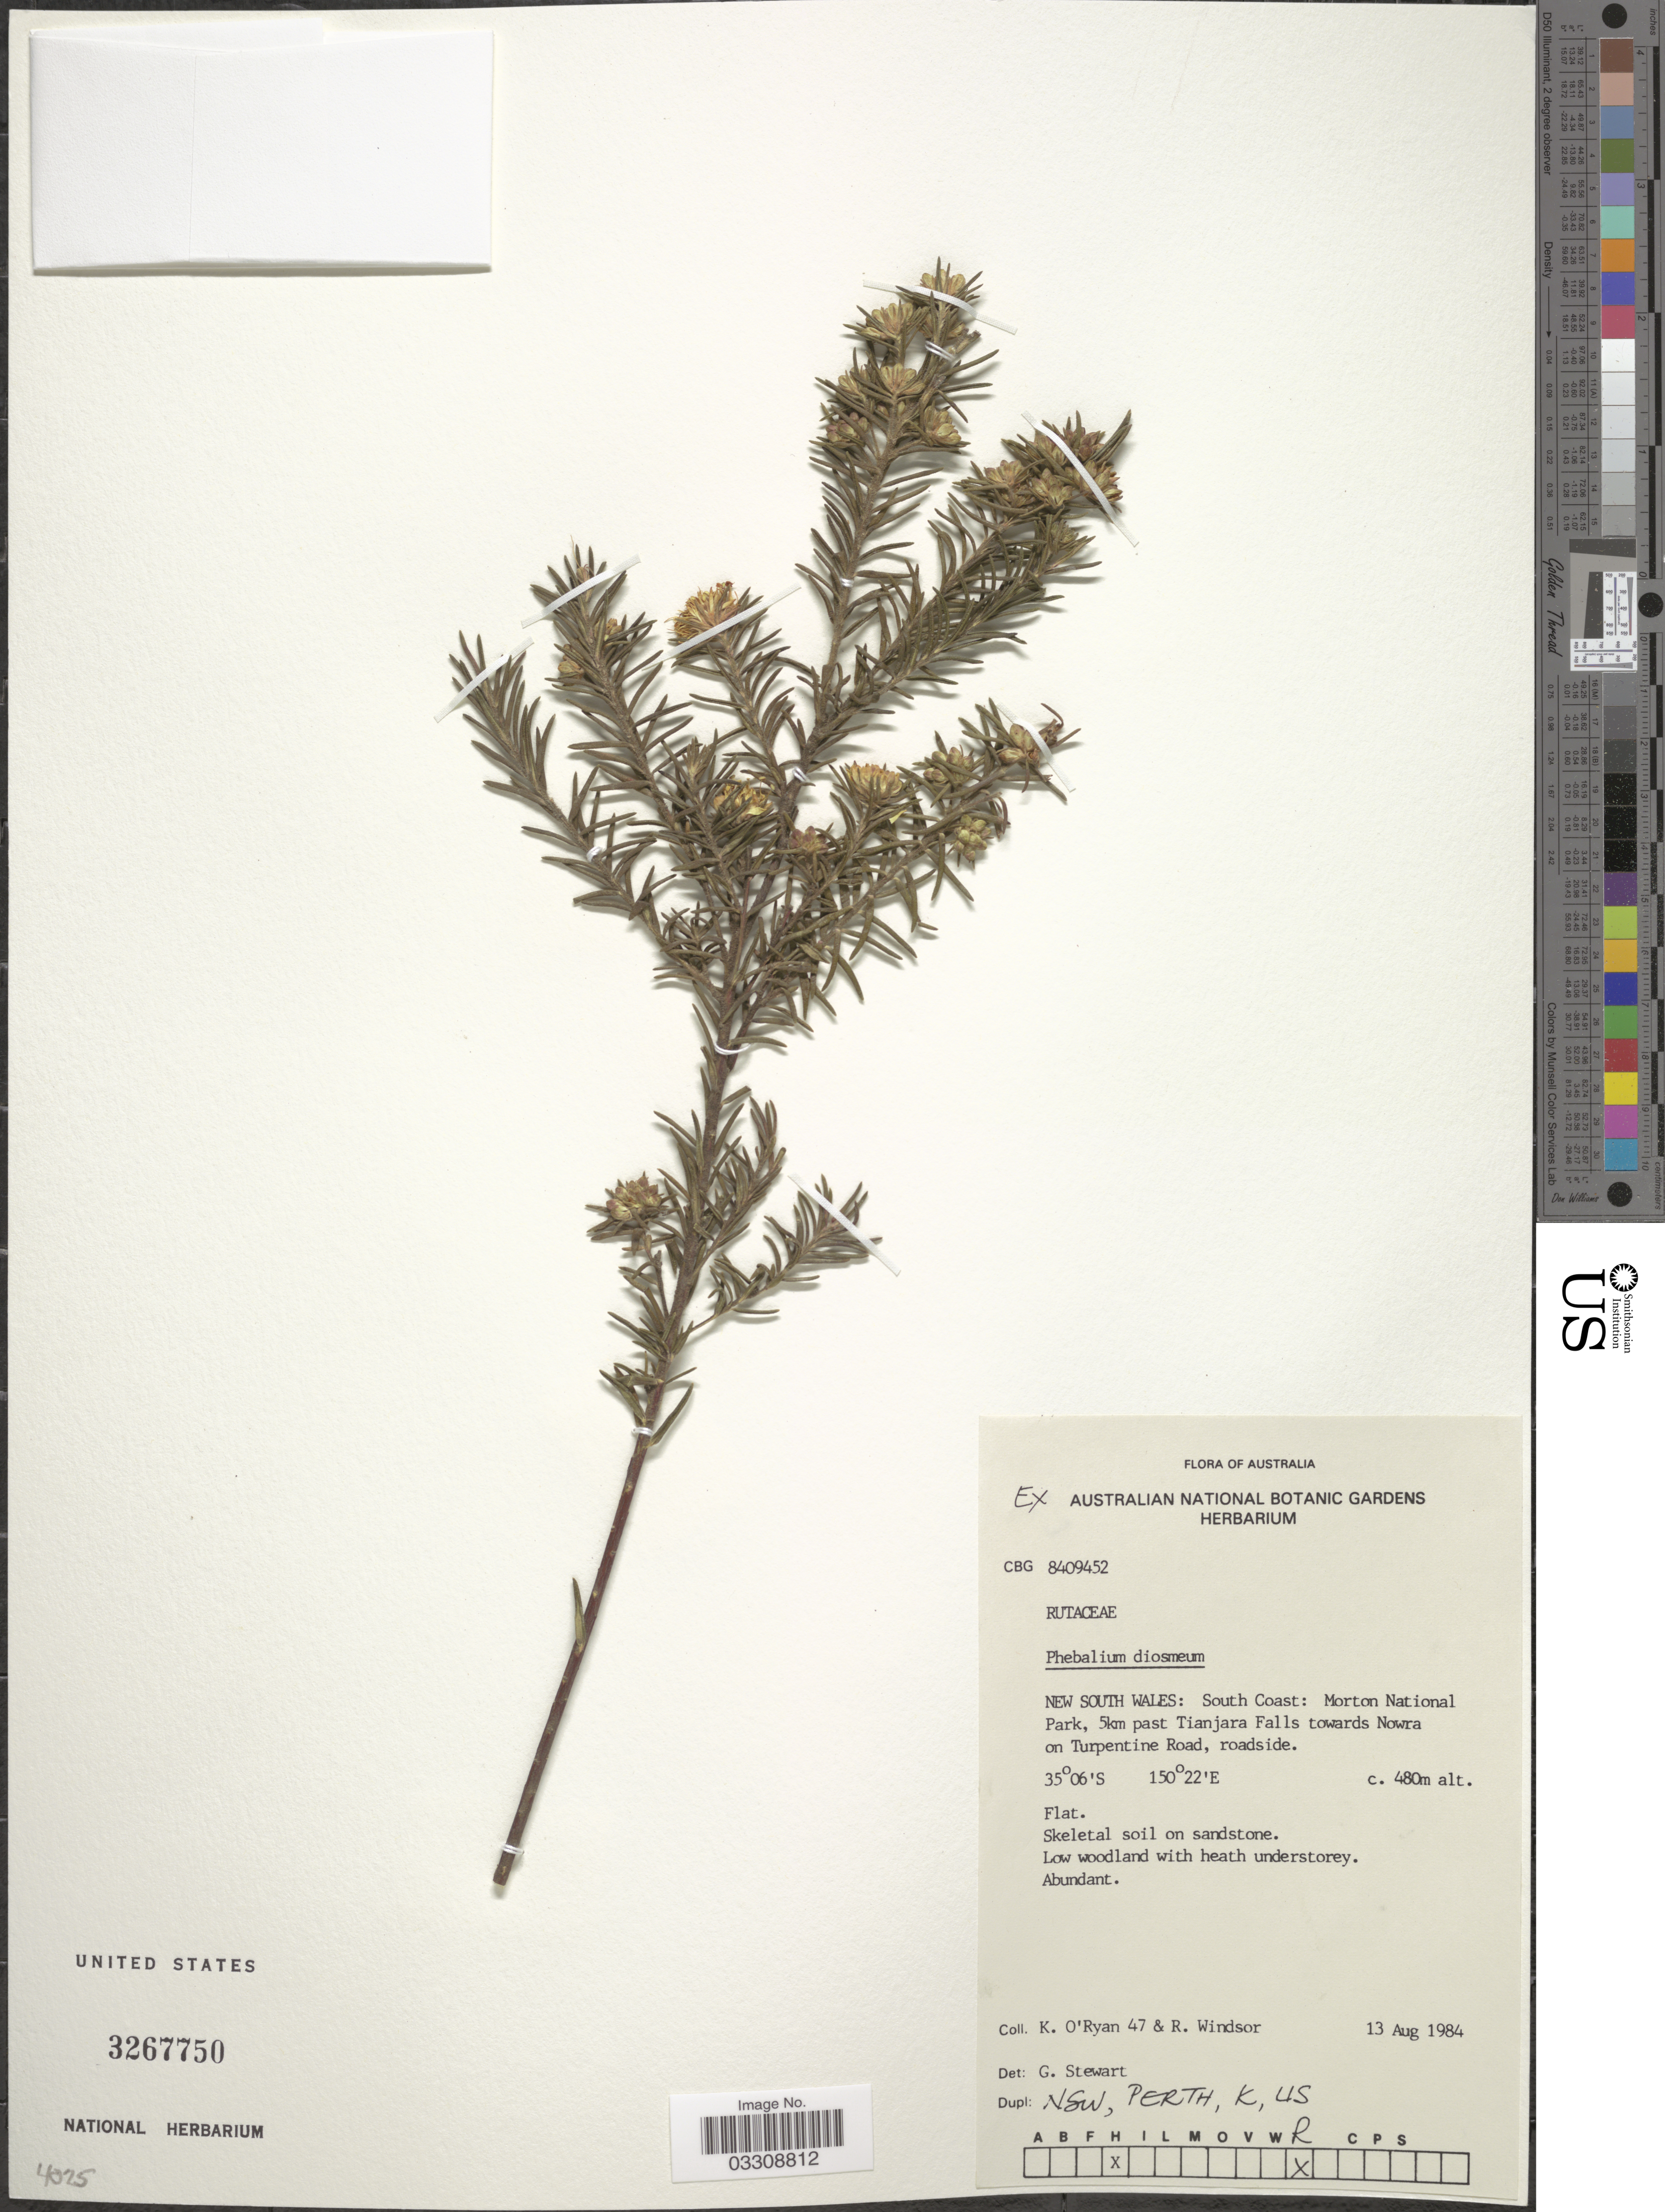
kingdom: Plantae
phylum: Tracheophyta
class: Magnoliopsida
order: Sapindales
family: Rutaceae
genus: Leionema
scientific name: Leionema diosmeum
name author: (A. Juss.) Paul G. Wilson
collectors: K. O'Ryan & R. Windsor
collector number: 47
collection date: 1984-08-13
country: Australia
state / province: New South Wales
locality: South Coast: Morton National Park, 5km past Tianjara Falls towards Nowra on Turpentine Road.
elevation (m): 480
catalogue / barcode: US 3267750